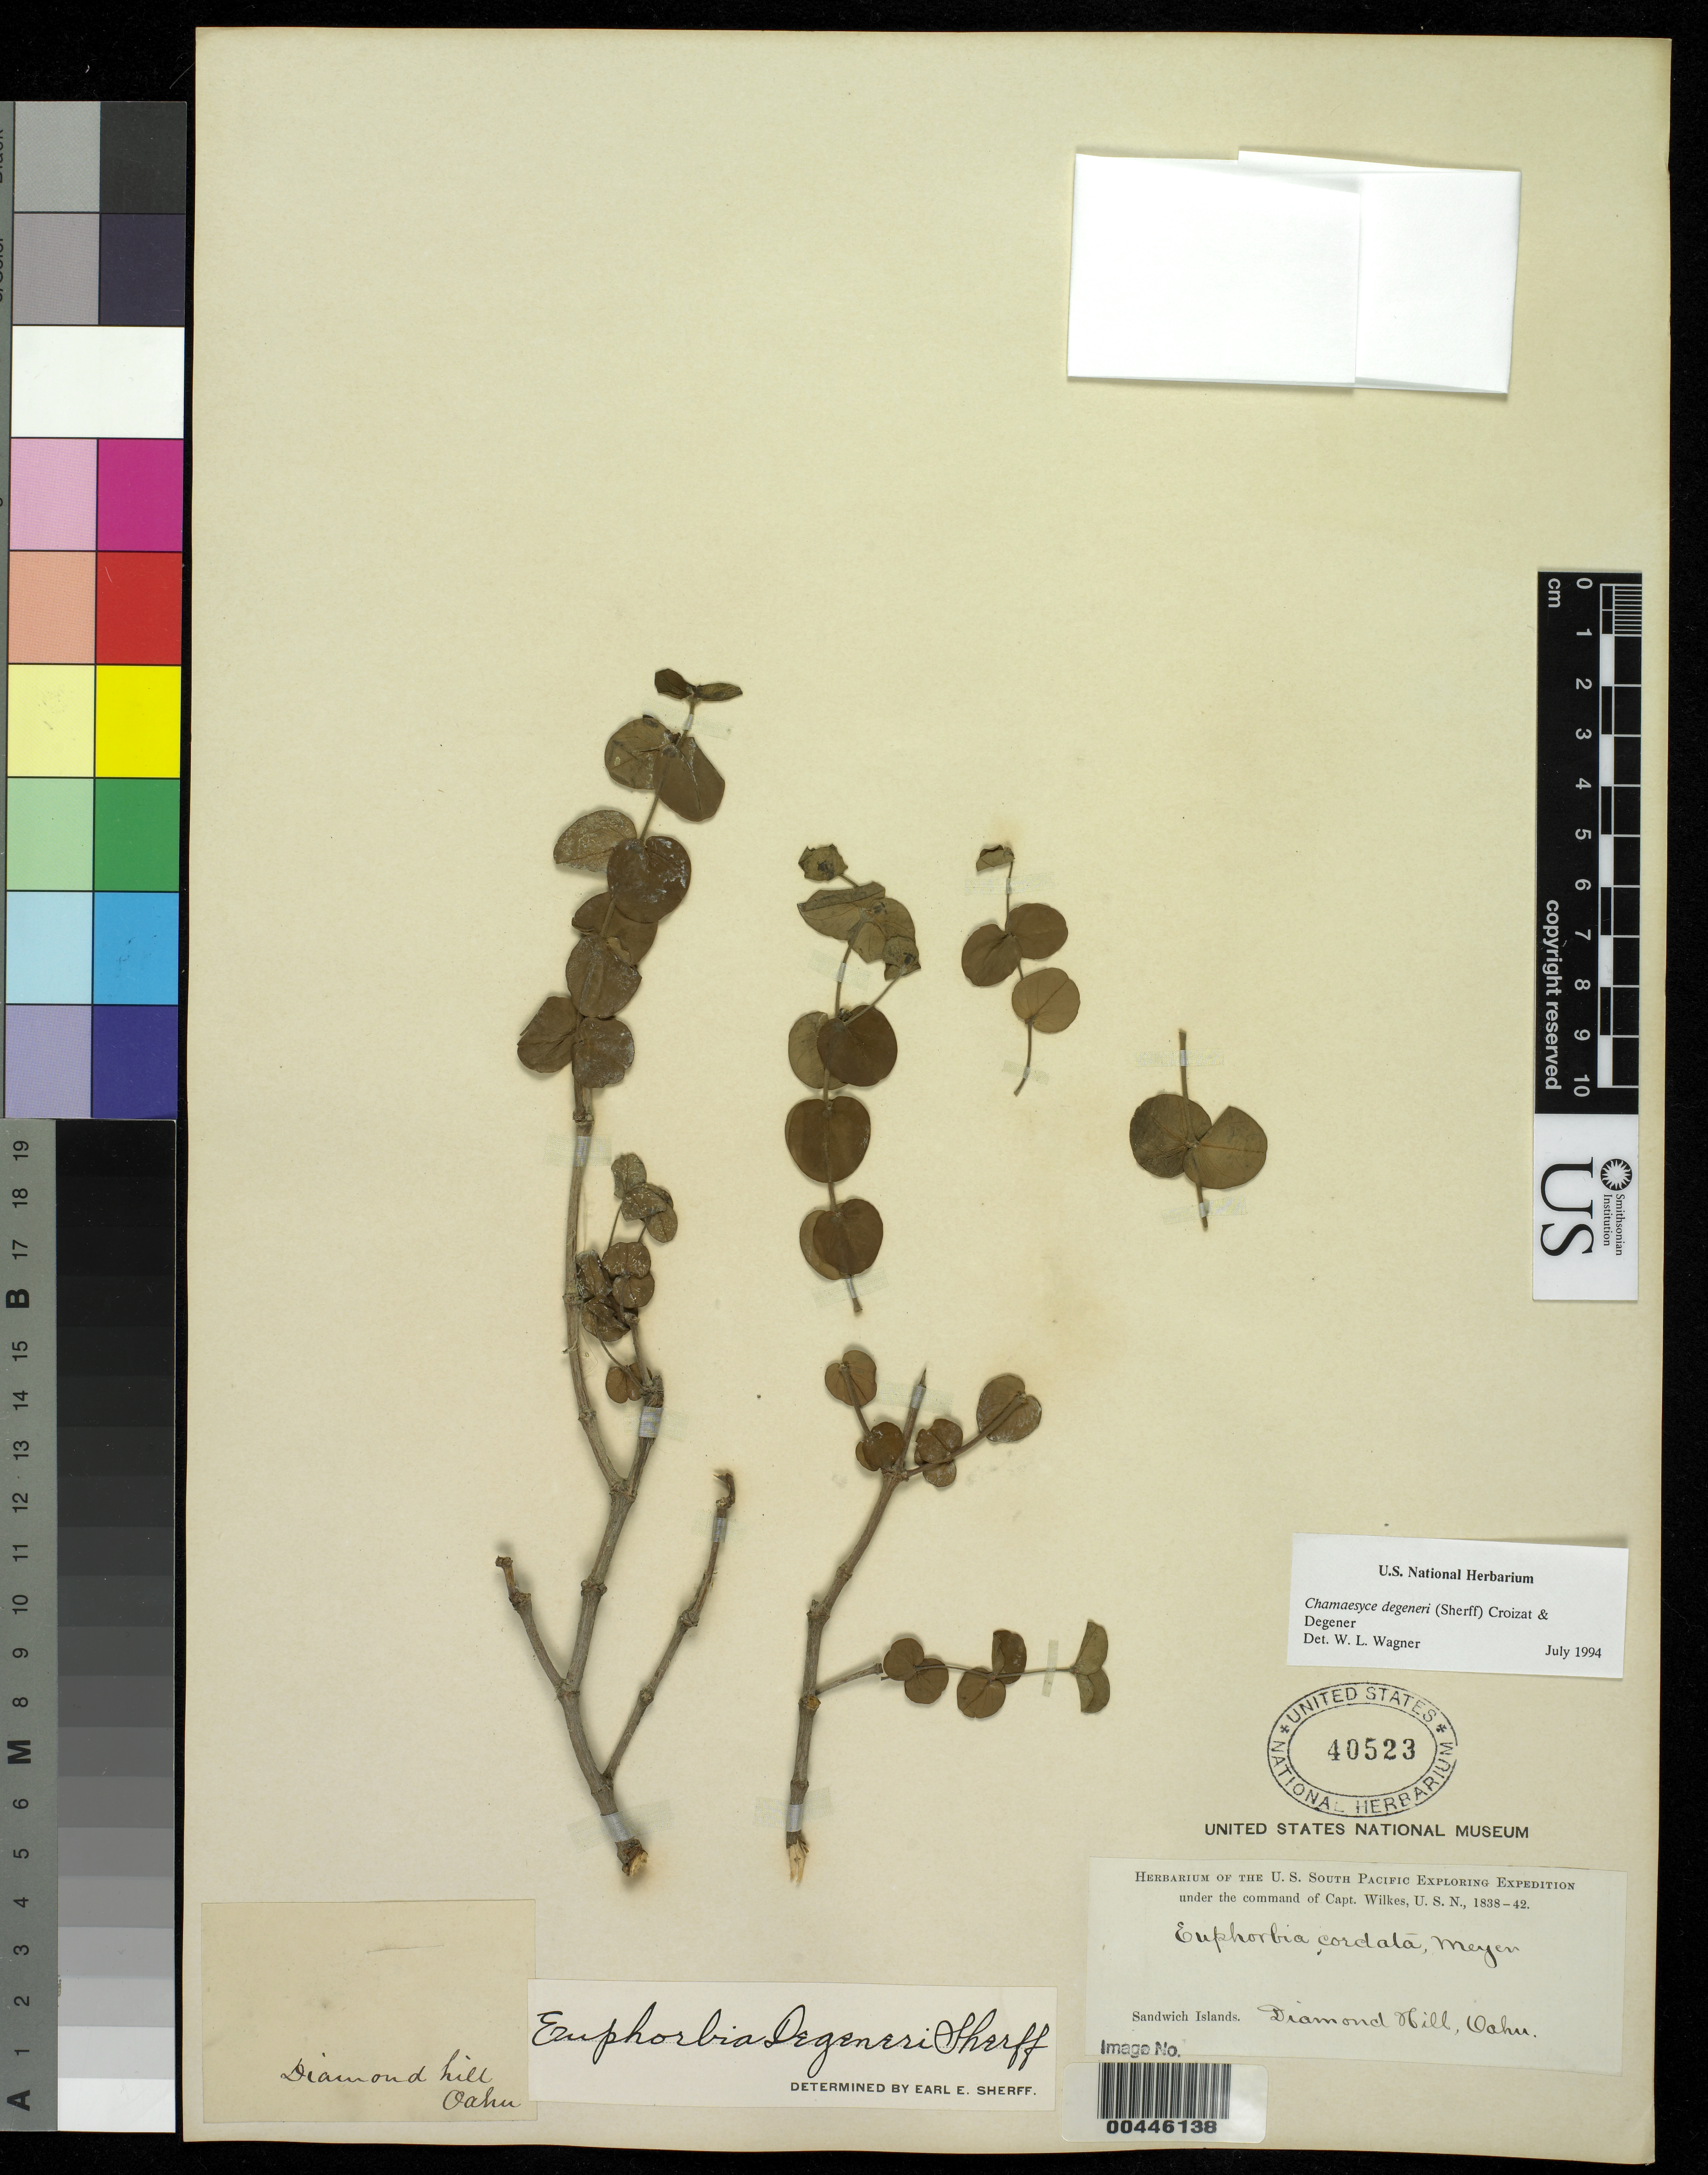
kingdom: Plantae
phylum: Tracheophyta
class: Magnoliopsida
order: Malpighiales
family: Euphorbiaceae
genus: Euphorbia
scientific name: Euphorbia degeneri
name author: Sherff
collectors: Wilkes Explor. Exped.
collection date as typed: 1838 to -- --- 1842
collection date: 1838/1842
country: United States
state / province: Hawaii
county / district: Honolulu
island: Oahu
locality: Diamond Head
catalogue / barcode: US 40523